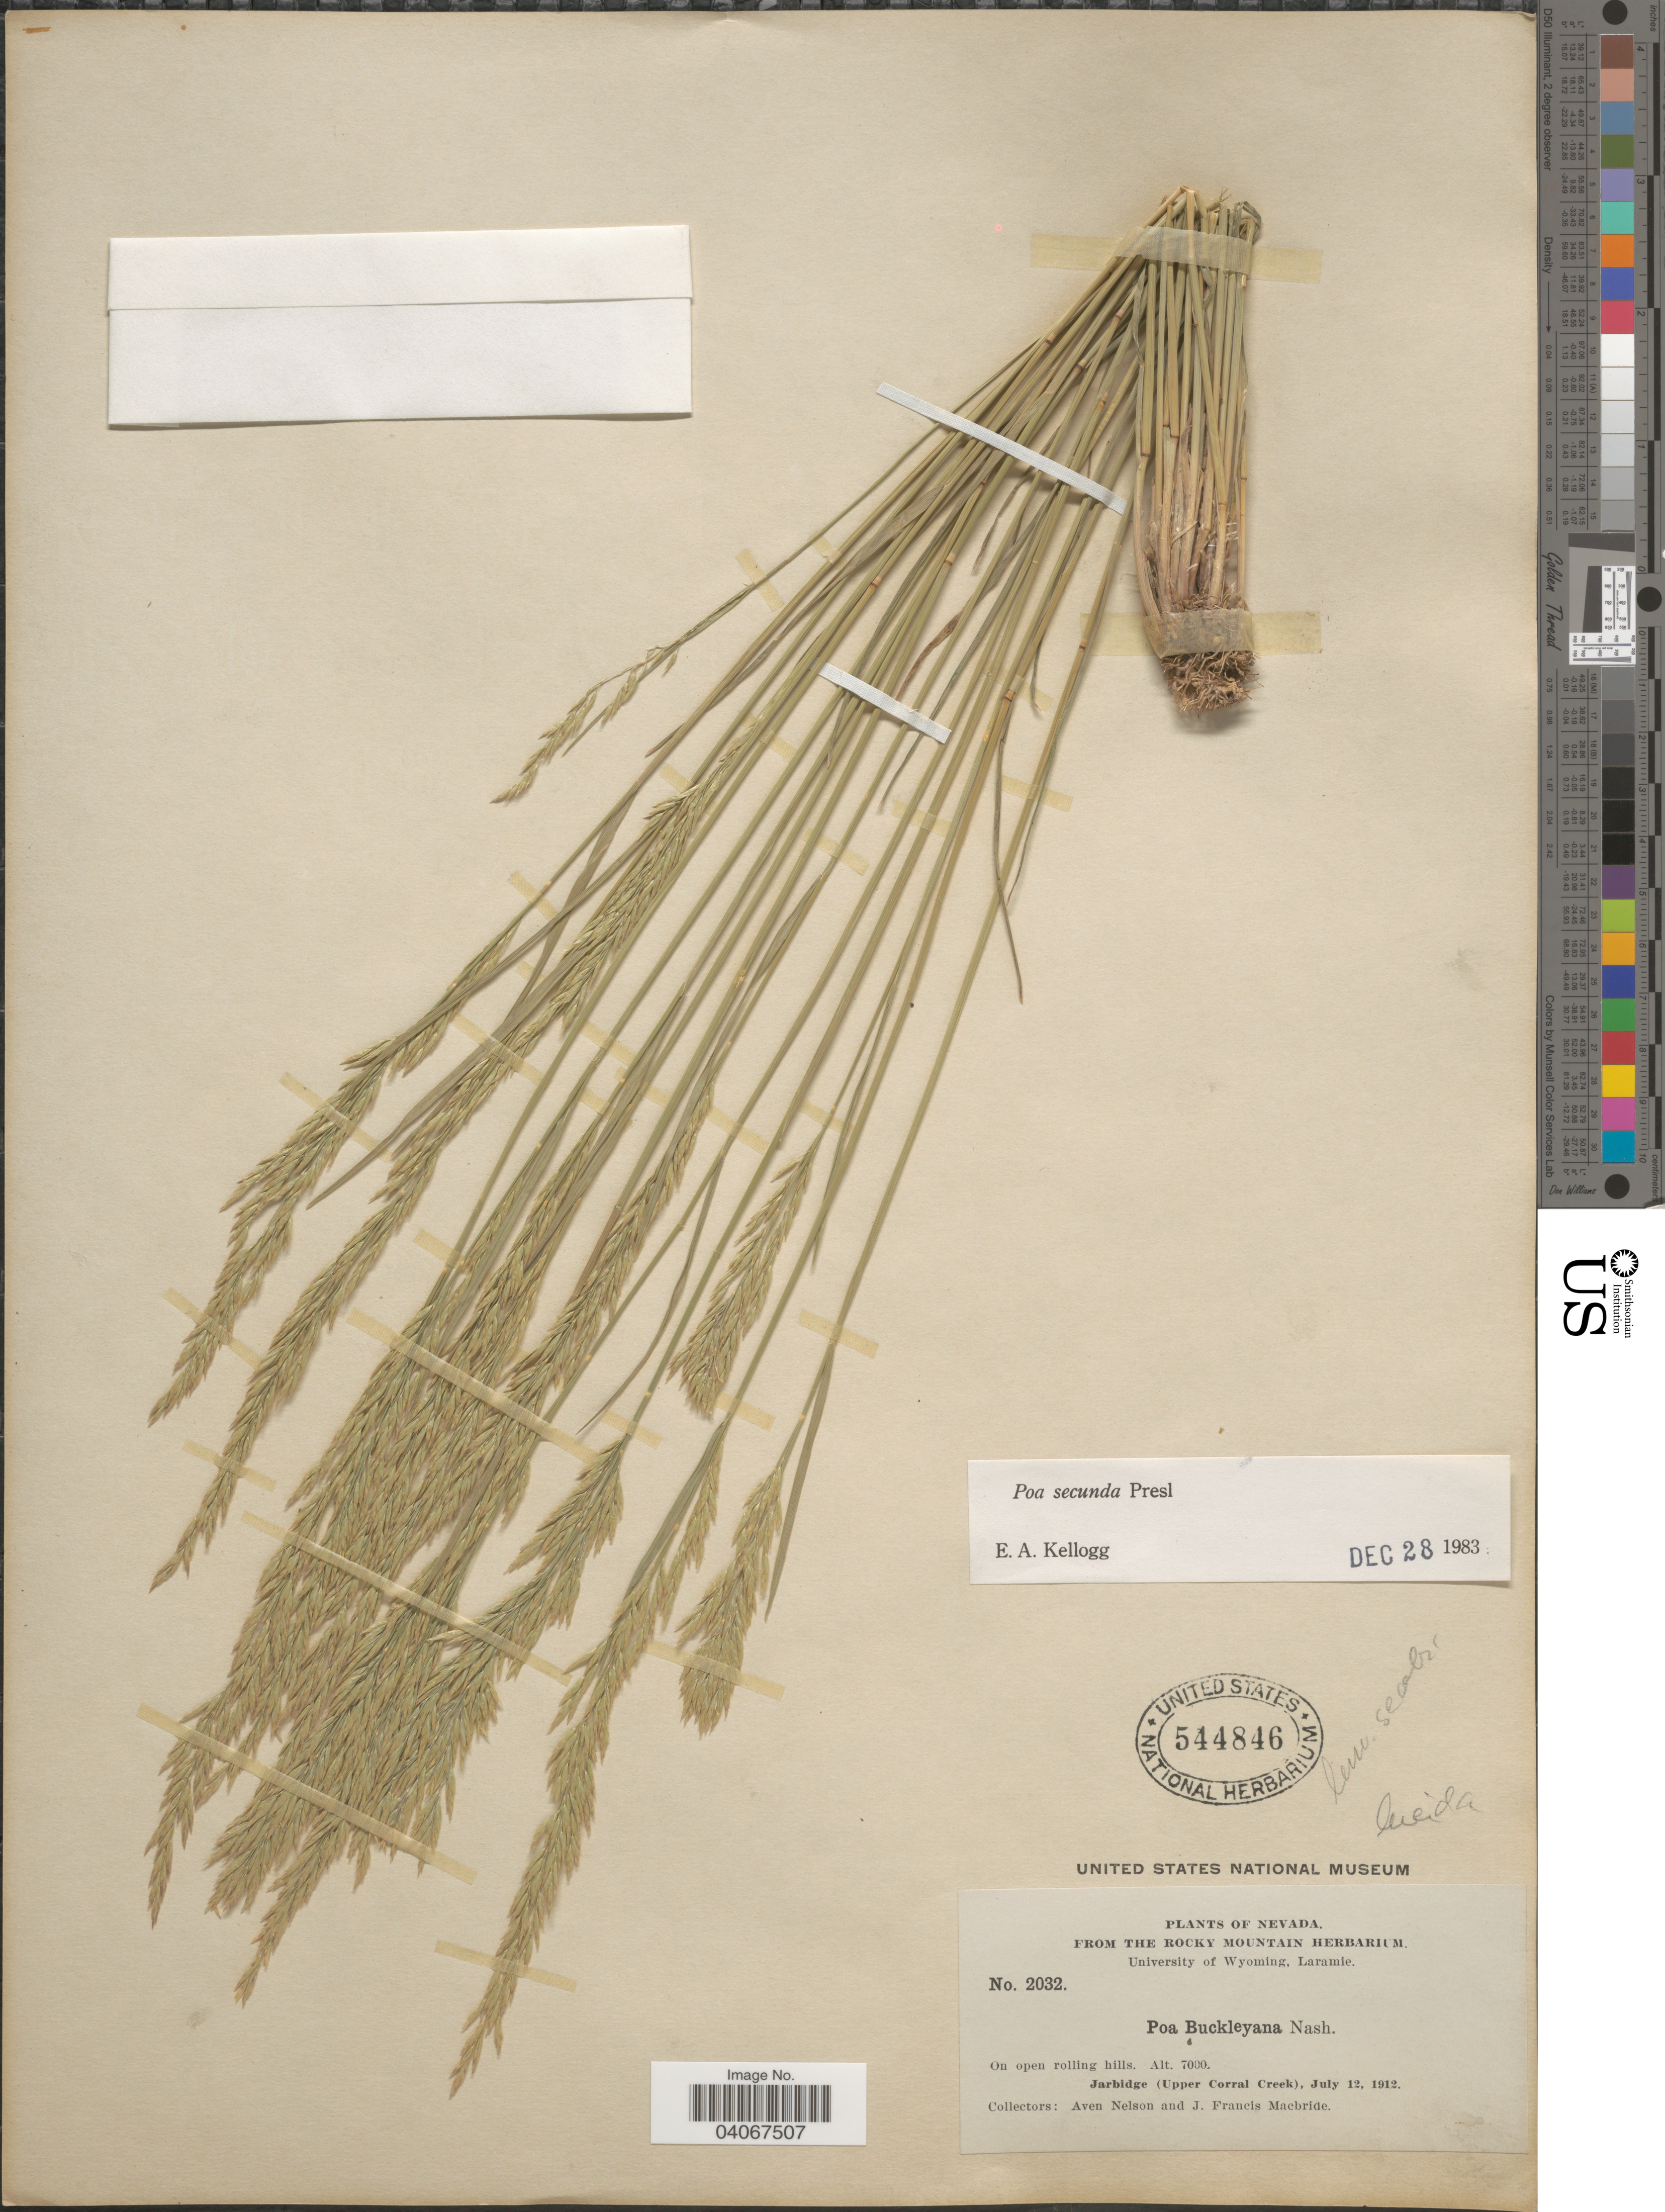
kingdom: Plantae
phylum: Tracheophyta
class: Liliopsida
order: Poales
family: Poaceae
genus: Poa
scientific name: Poa secunda subsp. secunda var. secunda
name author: J. Presl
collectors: A. Nelson & J. F. Macbride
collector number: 2032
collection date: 1912-07-12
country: United States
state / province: Nevada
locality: On open rolling hills. Jarbidge (Upper Corral Creek).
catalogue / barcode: US 544846